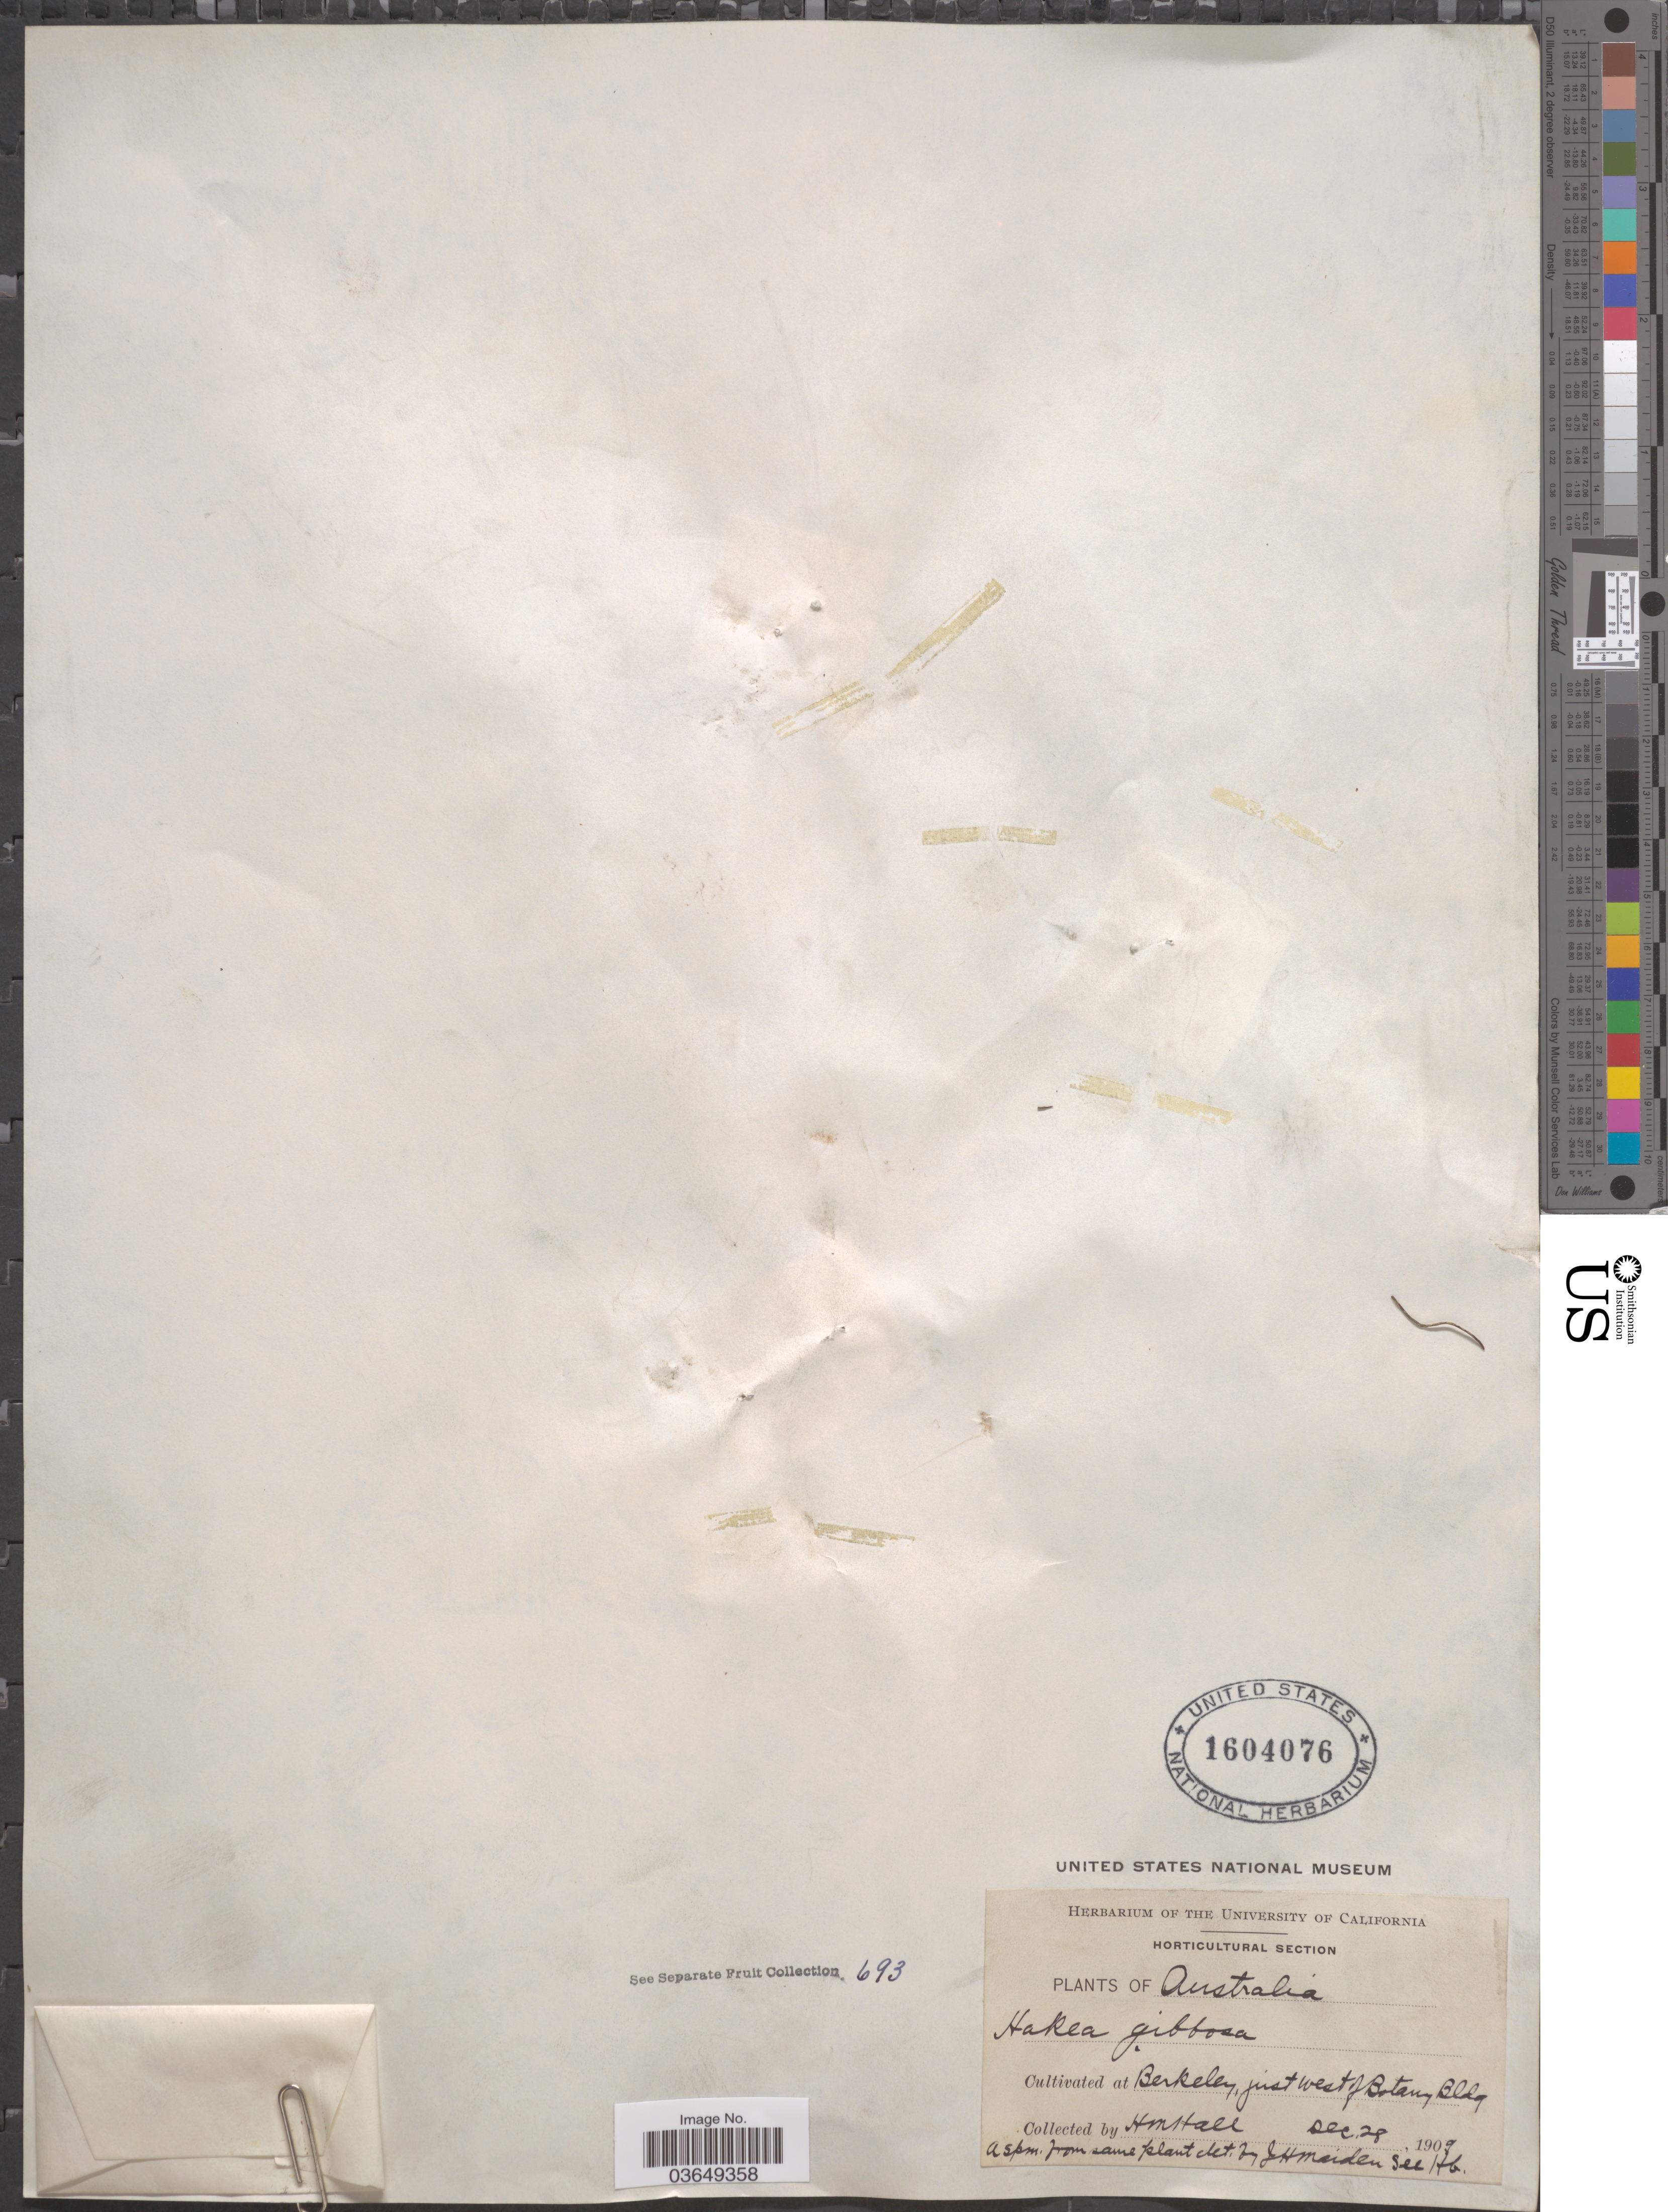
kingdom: Plantae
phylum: Tracheophyta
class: Magnoliopsida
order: Proteales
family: Proteaceae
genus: Hakea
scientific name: Hakea gibbosa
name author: (Sm.) Cav.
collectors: H. M. Hall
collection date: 1909-12-28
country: Australia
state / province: New South Wales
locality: Berkeley, just west of Botany Bldg.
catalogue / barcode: US 1604076